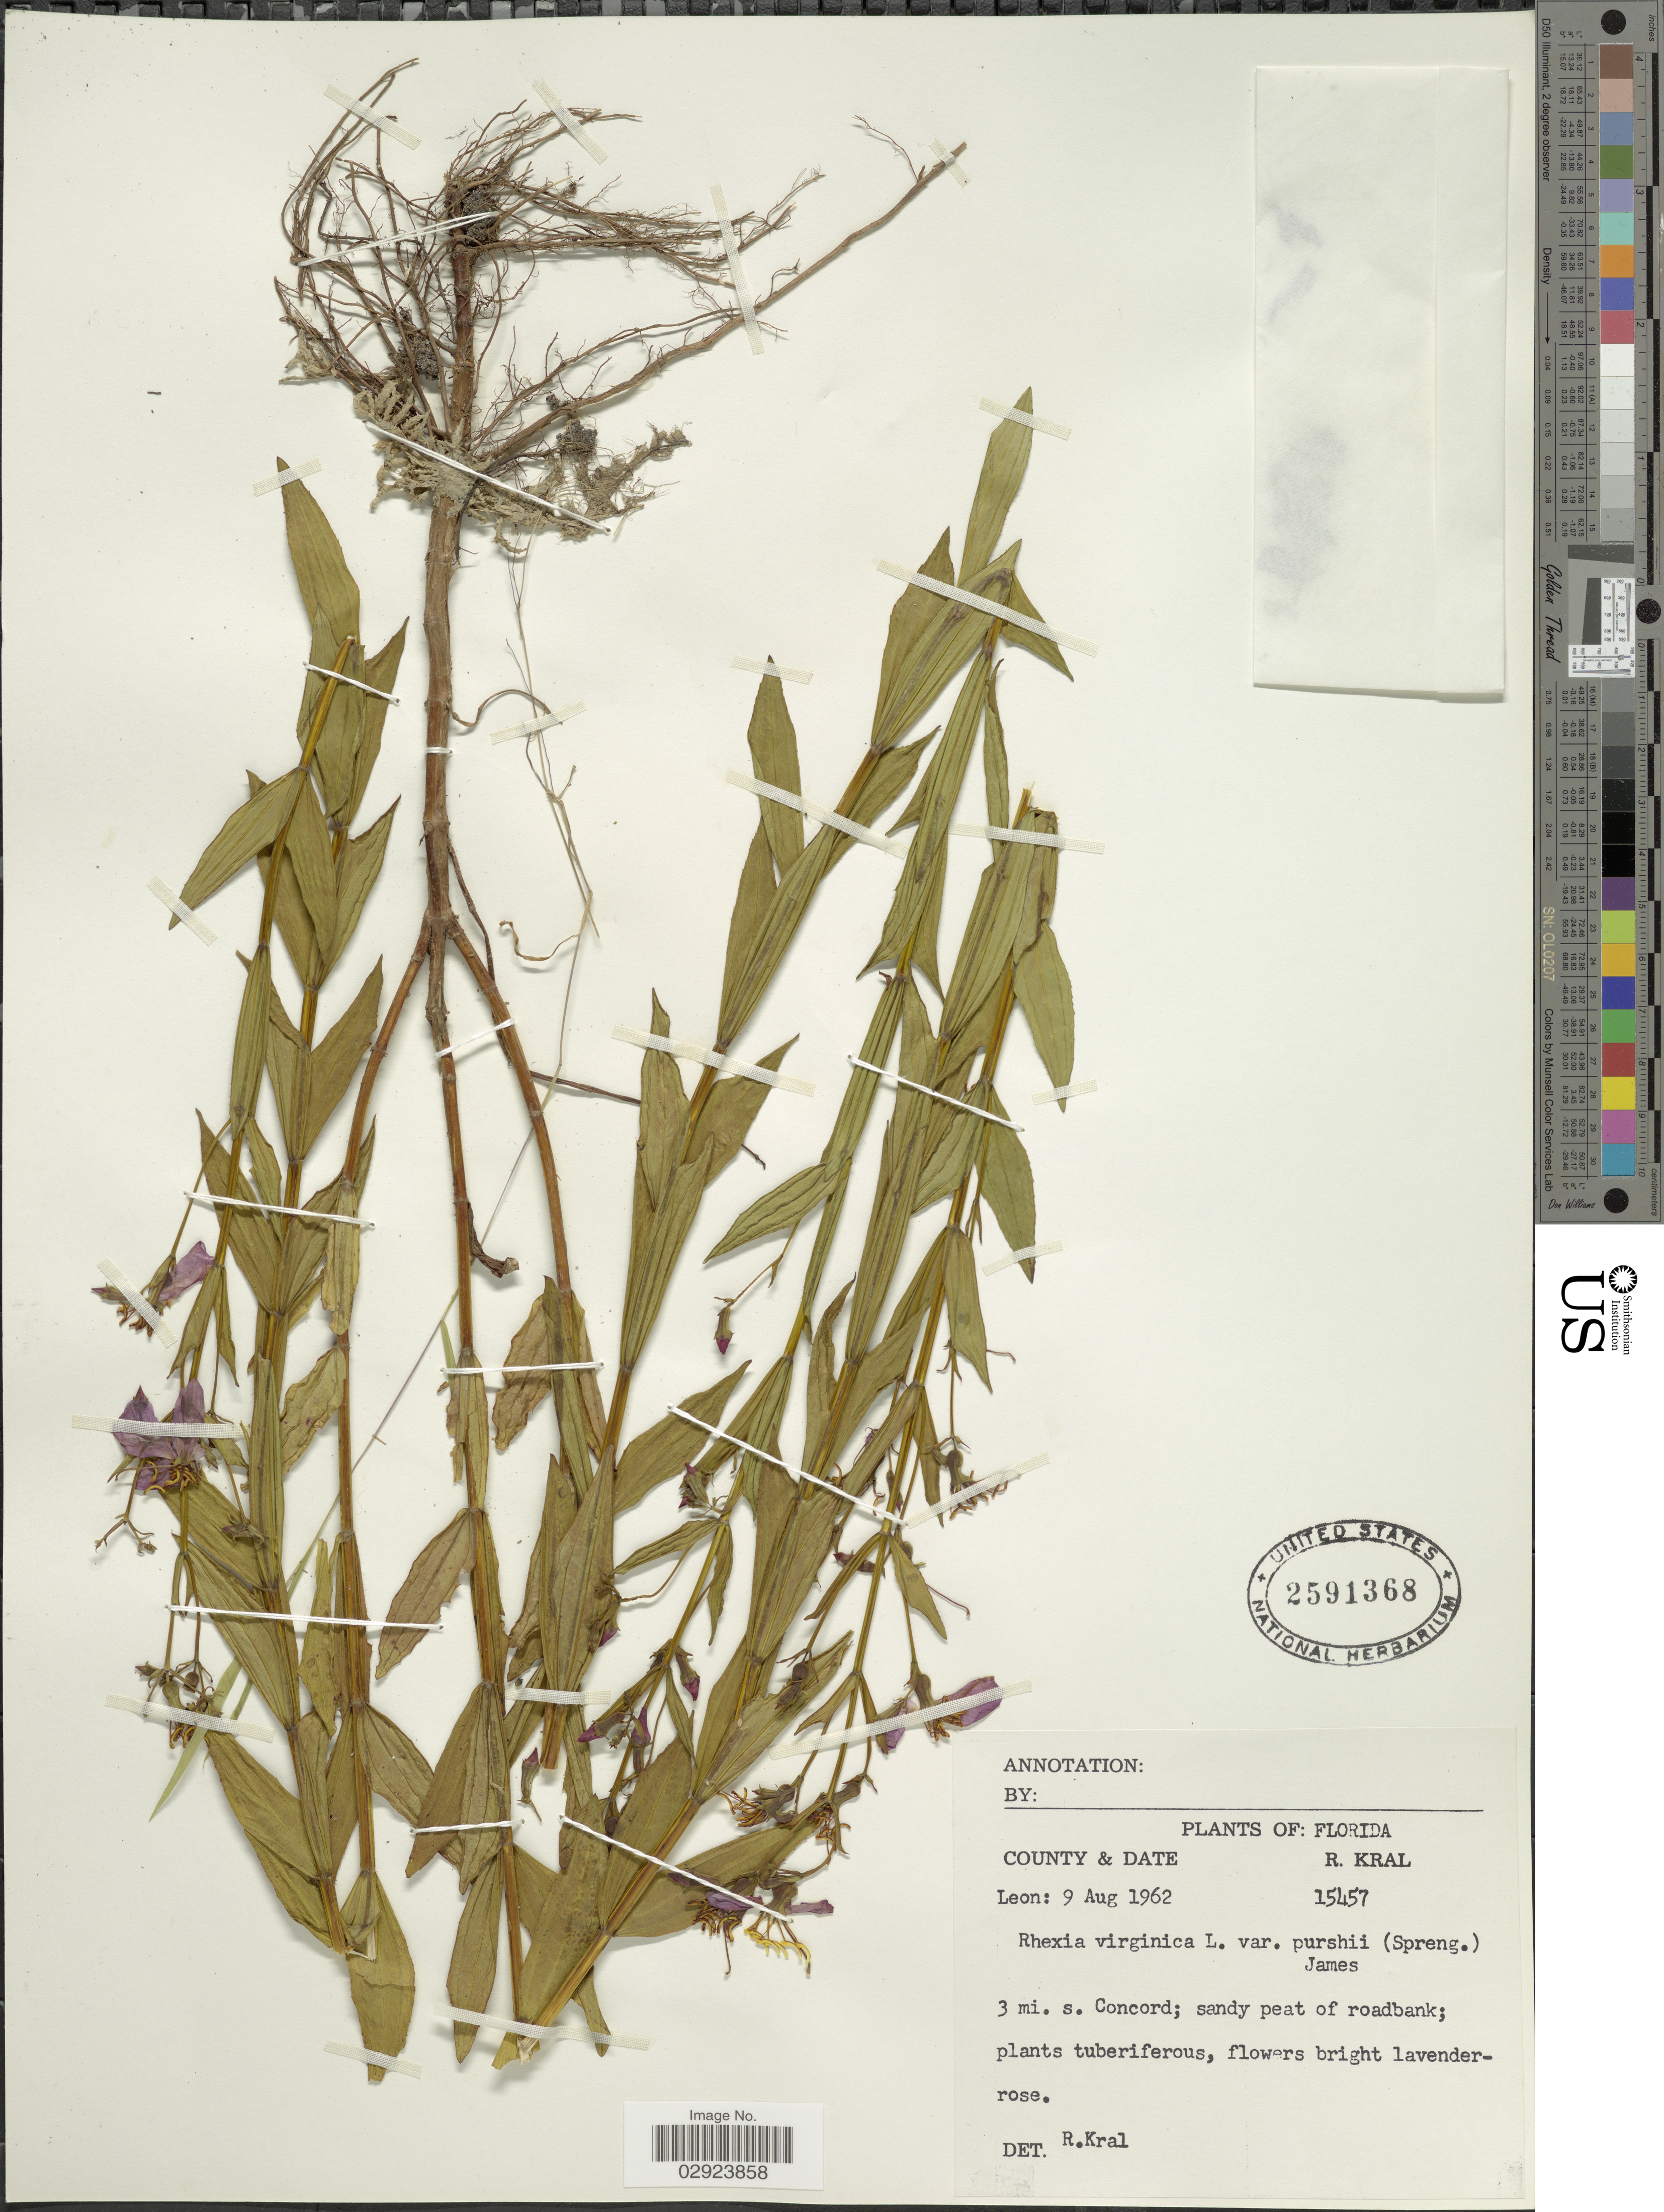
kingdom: Plantae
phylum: Tracheophyta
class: Magnoliopsida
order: Myrtales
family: Melastomataceae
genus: Rhexia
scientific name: Rhexia virginica var. purshii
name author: (Spreng.) C.W. James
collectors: R. Kral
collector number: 15457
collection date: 1962-08-09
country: United States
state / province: Florida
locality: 3 mi. s. Concord. Leon.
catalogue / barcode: US 2891368